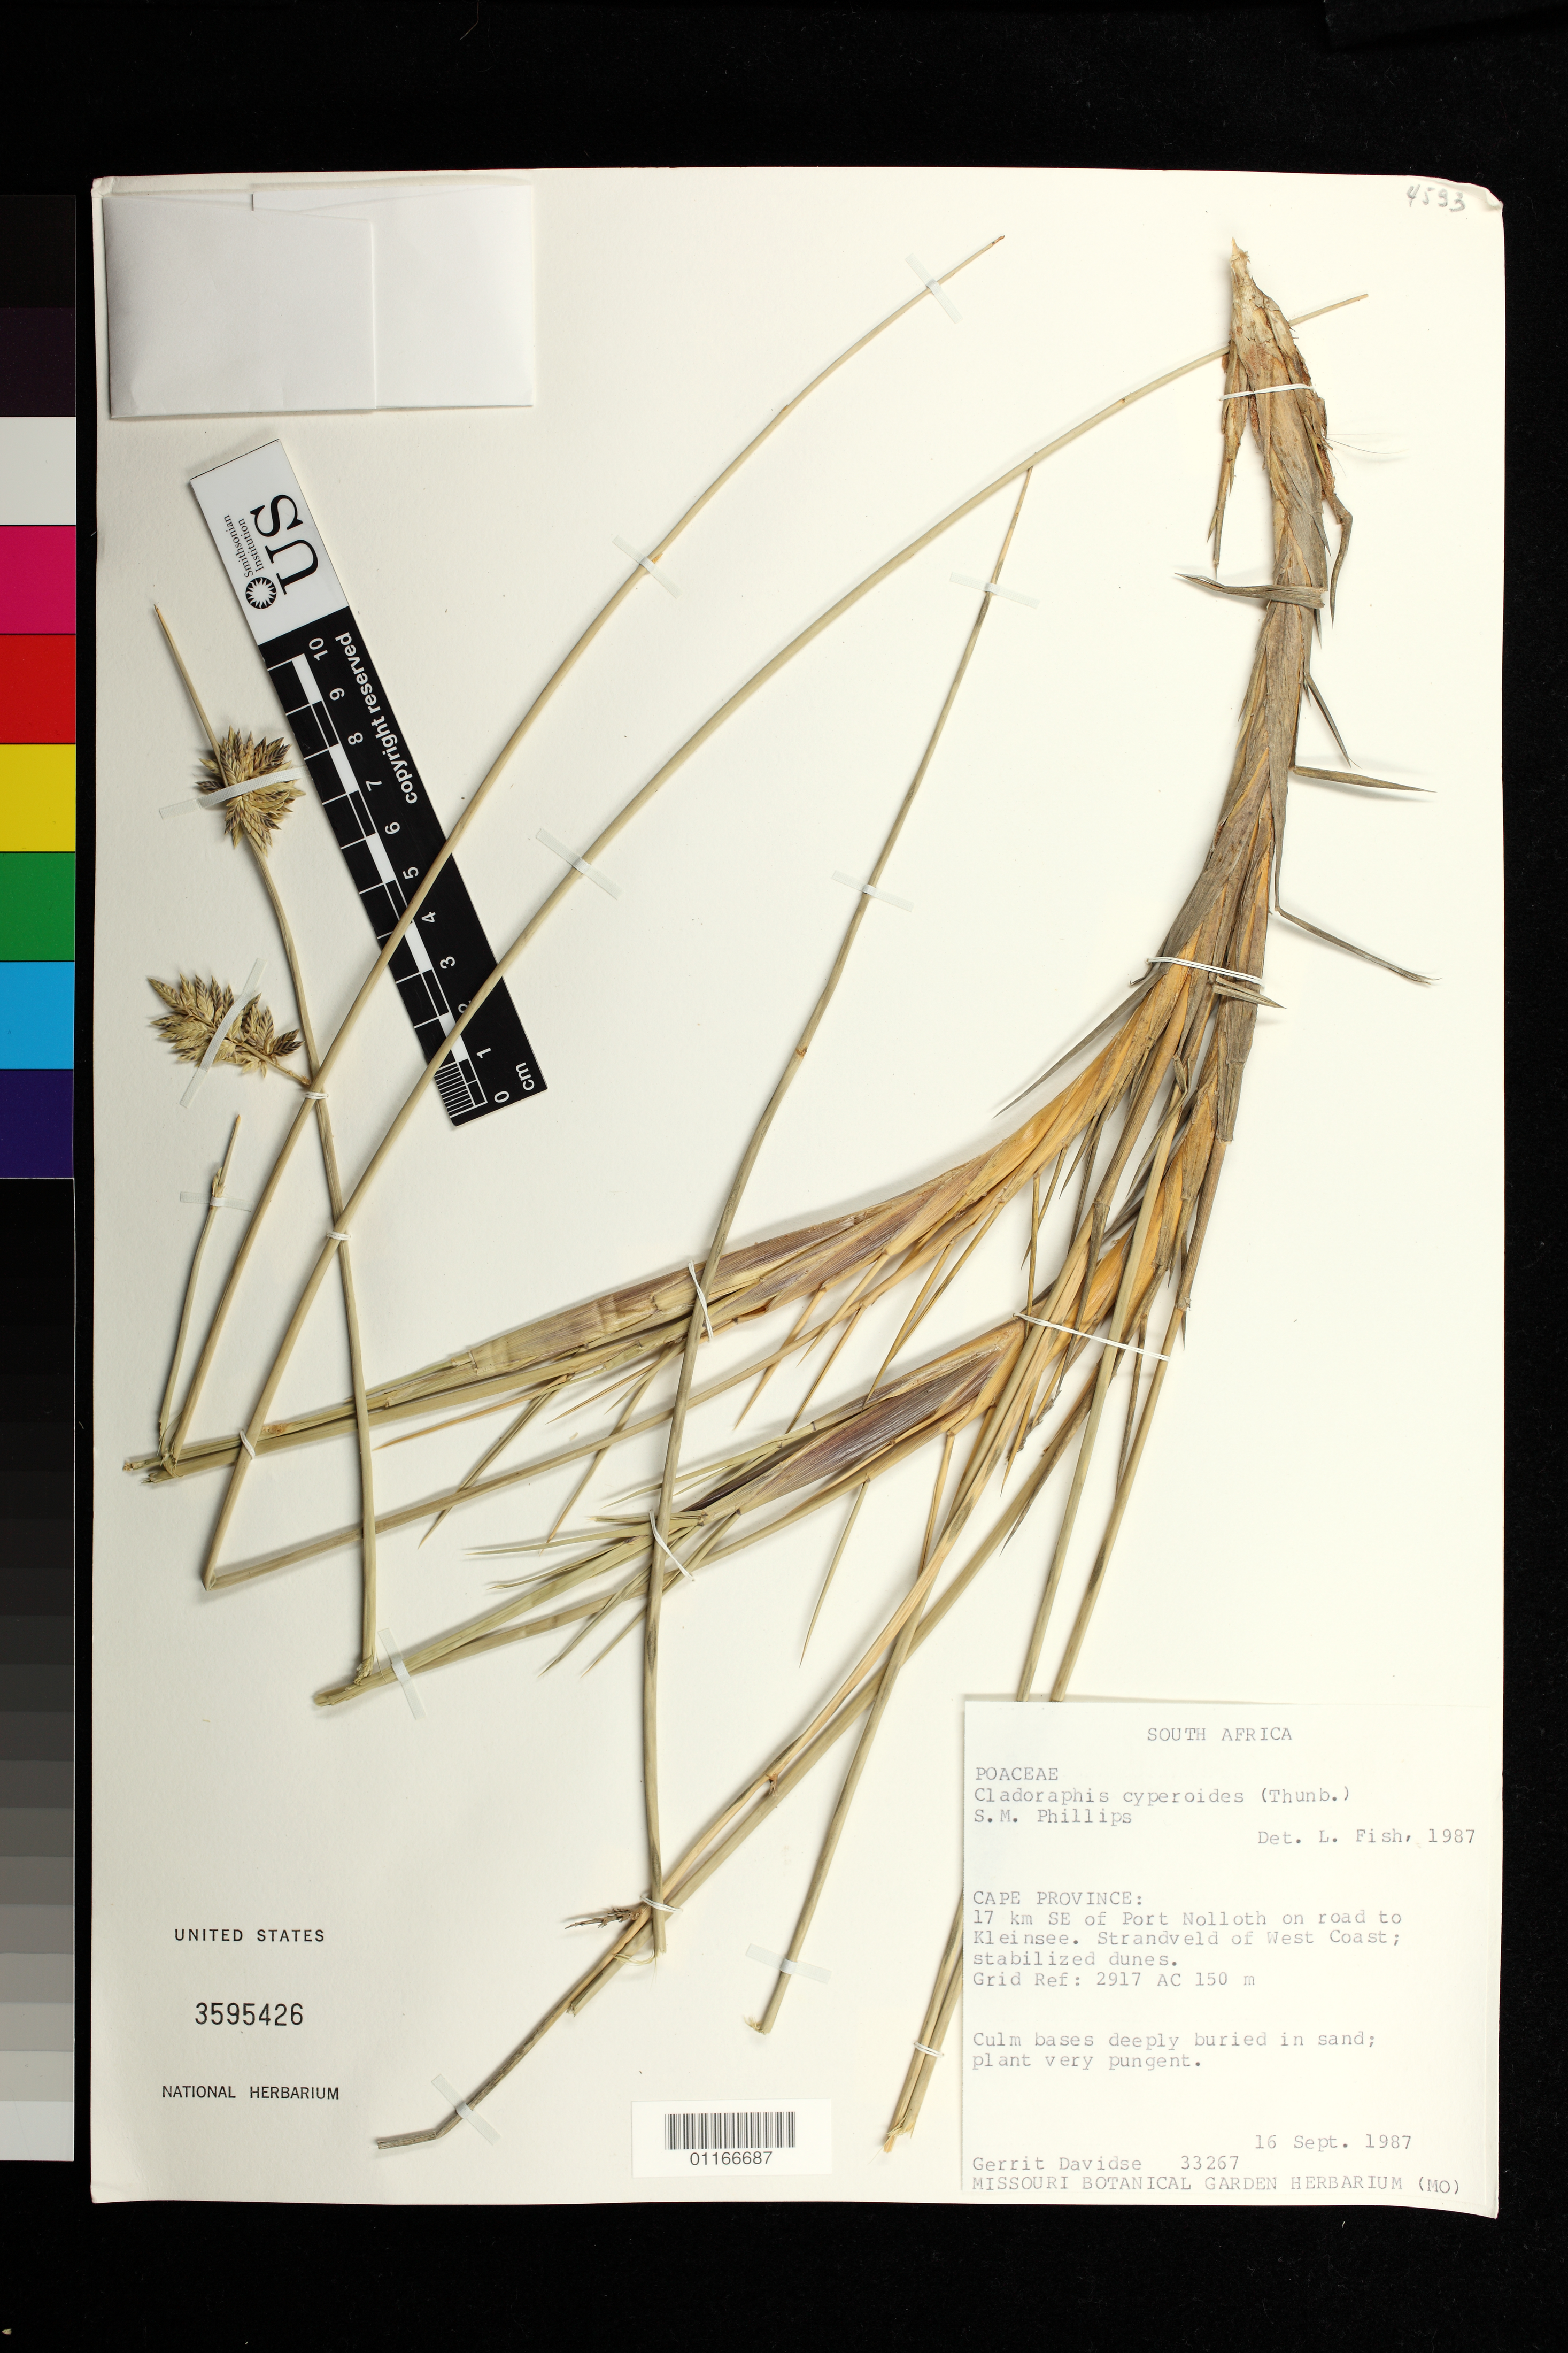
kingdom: Plantae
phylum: Tracheophyta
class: Liliopsida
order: Poales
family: Poaceae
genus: Cladoraphis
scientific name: Cladoraphis cyperoides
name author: (Thunb.) S.M. Phillips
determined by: Fish, L., (PRE), Botanical Research Institute (Pretoria)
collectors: G. Davidse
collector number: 33267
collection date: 1987-09-16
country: South Africa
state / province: Northern Cape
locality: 17 km SE of Port Nolloth on road to Kleinsee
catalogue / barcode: US 3595426